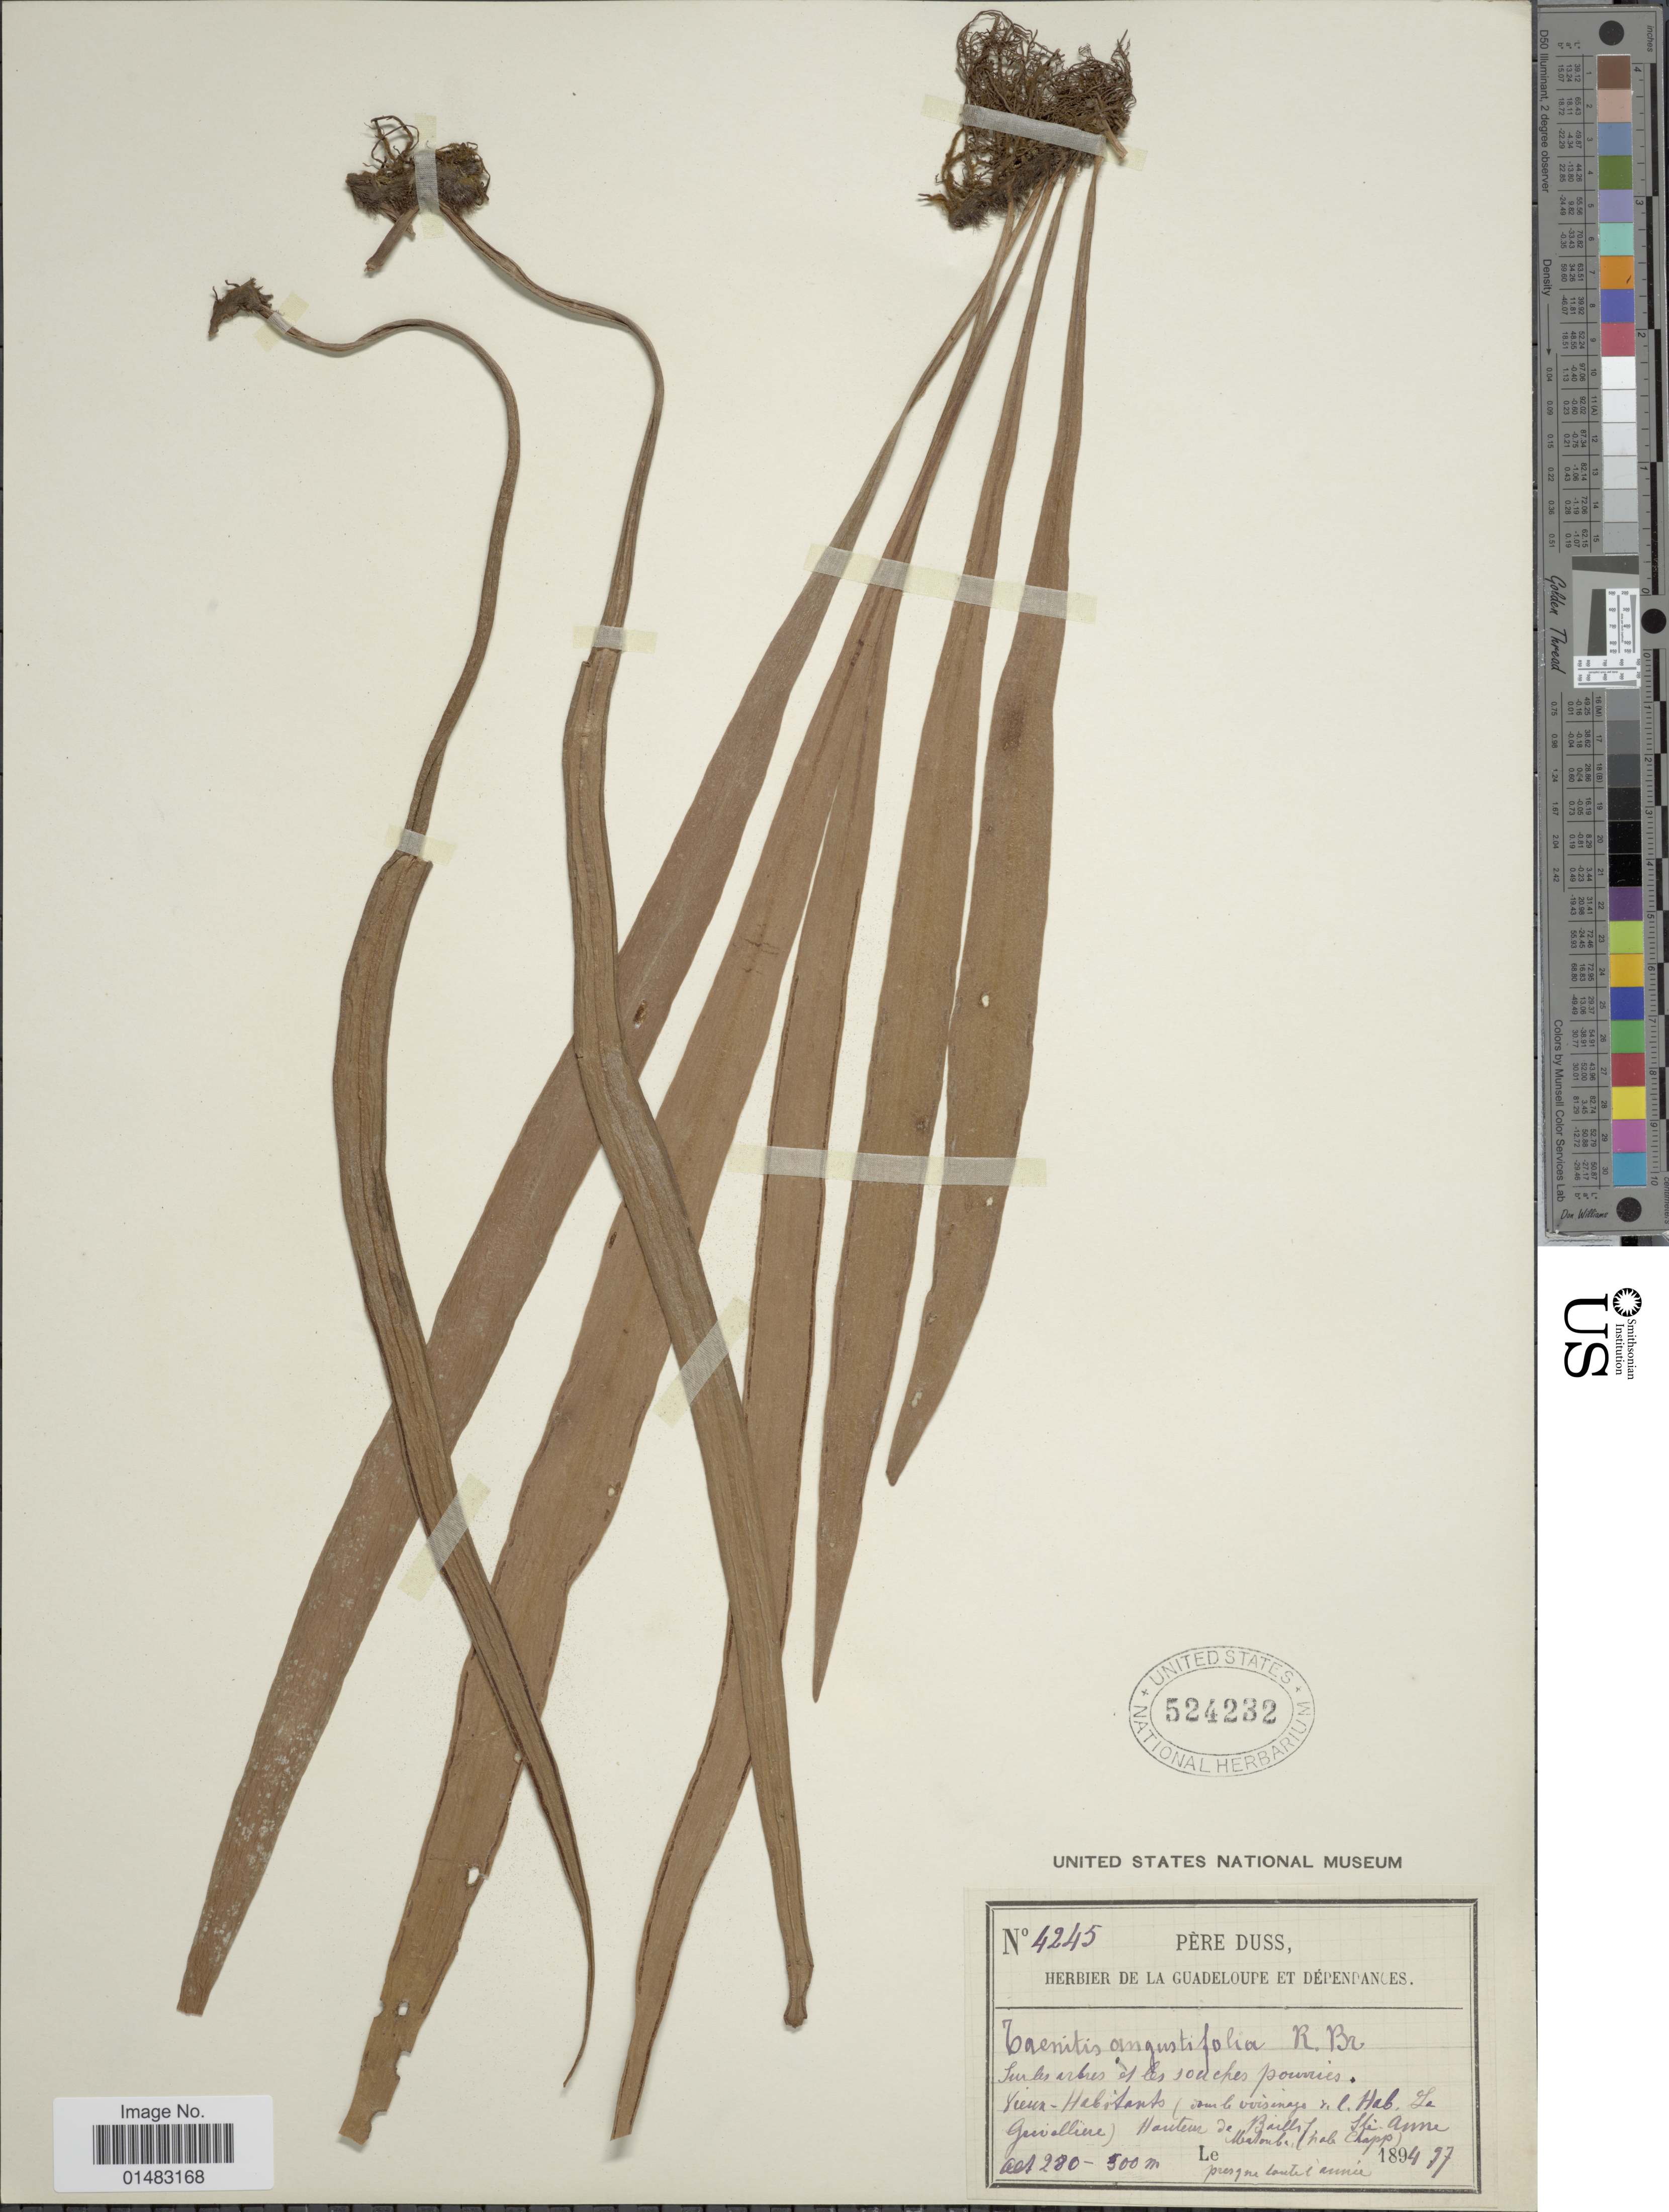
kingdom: Plantae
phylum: Tracheophyta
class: Polypodiopsida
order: Polypodiales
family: Pteridaceae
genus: Ananthacorus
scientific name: Ananthacorus angustifolius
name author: (Sw.) Underw. & Maxon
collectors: Père Duss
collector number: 4245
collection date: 1894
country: Guadeloupe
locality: Vieux-Habitants. Hauteur de Baillif. Ste-Anne. Matouba.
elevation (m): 280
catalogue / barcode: US 524232